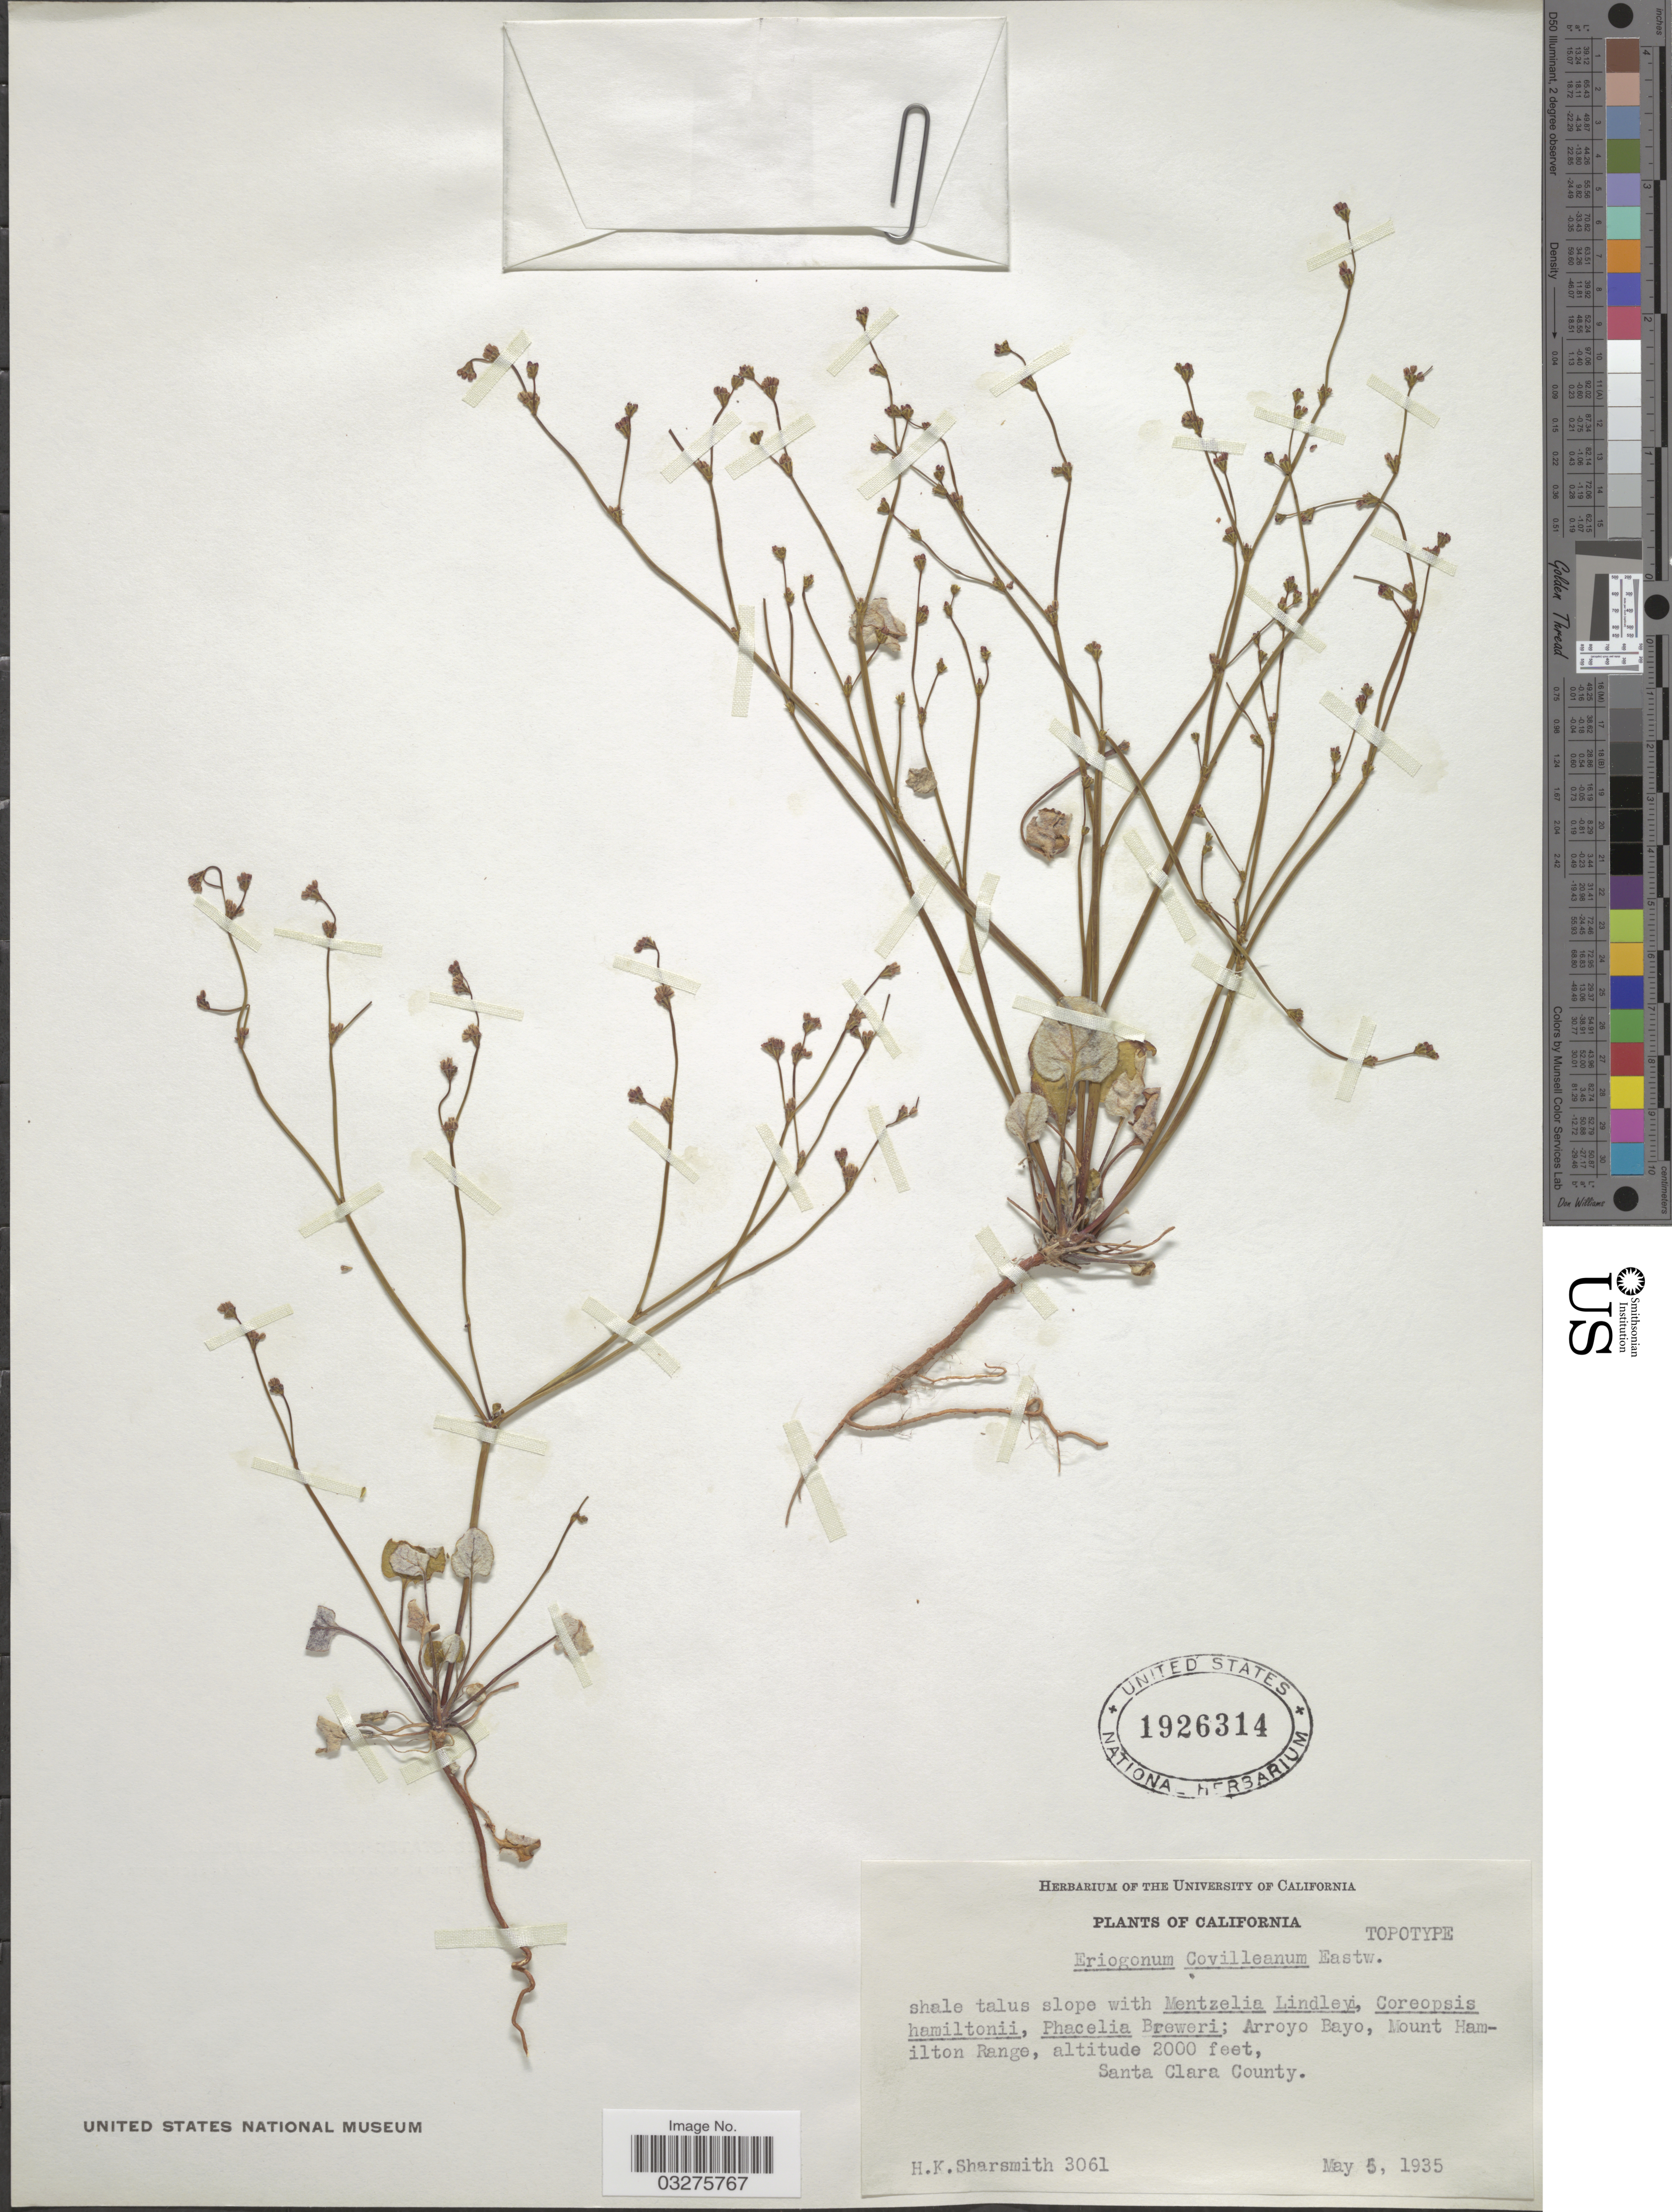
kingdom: Plantae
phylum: Tracheophyta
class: Magnoliopsida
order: Caryophyllales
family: Polygonaceae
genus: Eriogonum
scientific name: Eriogonum covilleanum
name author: Eastw.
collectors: H. Sharsmith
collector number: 3061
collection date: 1935-05-05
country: United States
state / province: California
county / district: Santa Clara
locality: Arroyo Bayo, Mount Hamilton Range, Santa Clara County.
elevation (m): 610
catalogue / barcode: US 1926314